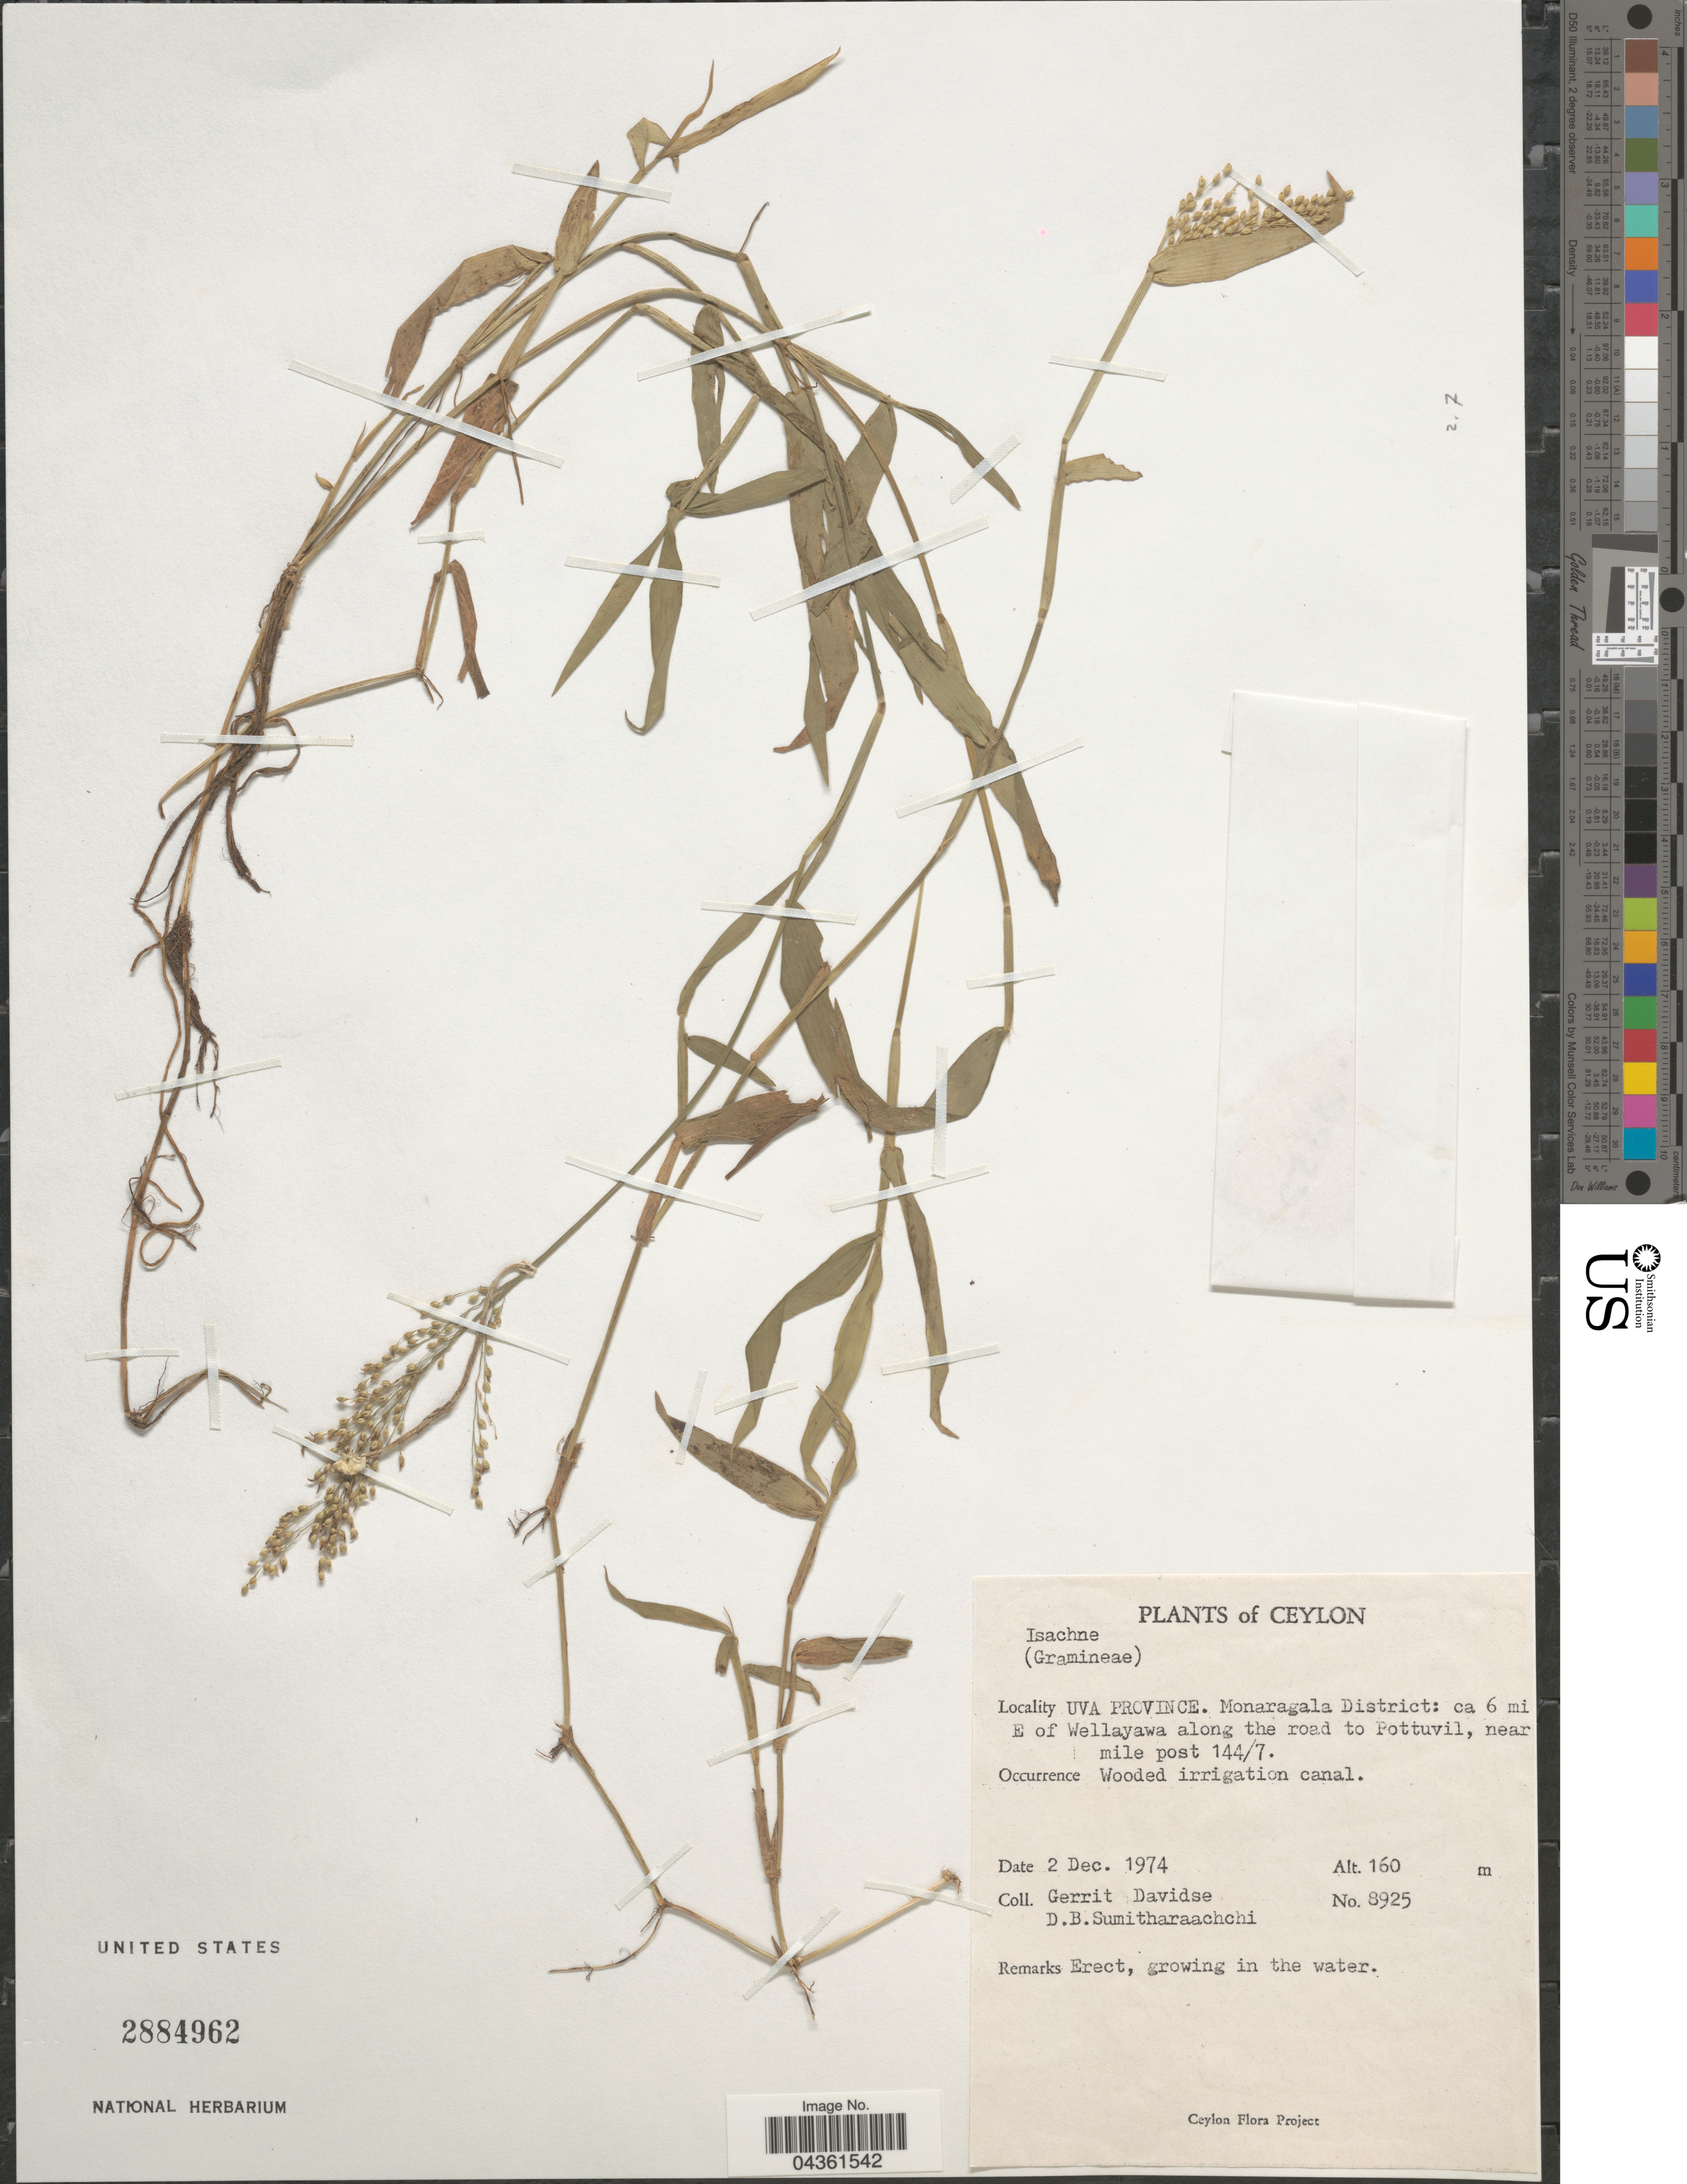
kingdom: Plantae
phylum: Tracheophyta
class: Liliopsida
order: Poales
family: Poaceae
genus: Isachne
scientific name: Isachne globosa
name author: (Thunb.) Kuntze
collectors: G. Davidse & D. B. Sumithraarachchi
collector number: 8925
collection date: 1974-12-02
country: Sri Lanka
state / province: Uva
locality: Ceylon. Monaragala District: ca 5 mi E of Wellayawa along the road to Pottuvil, near mile post 144/7.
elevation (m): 160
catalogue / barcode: US 2884962